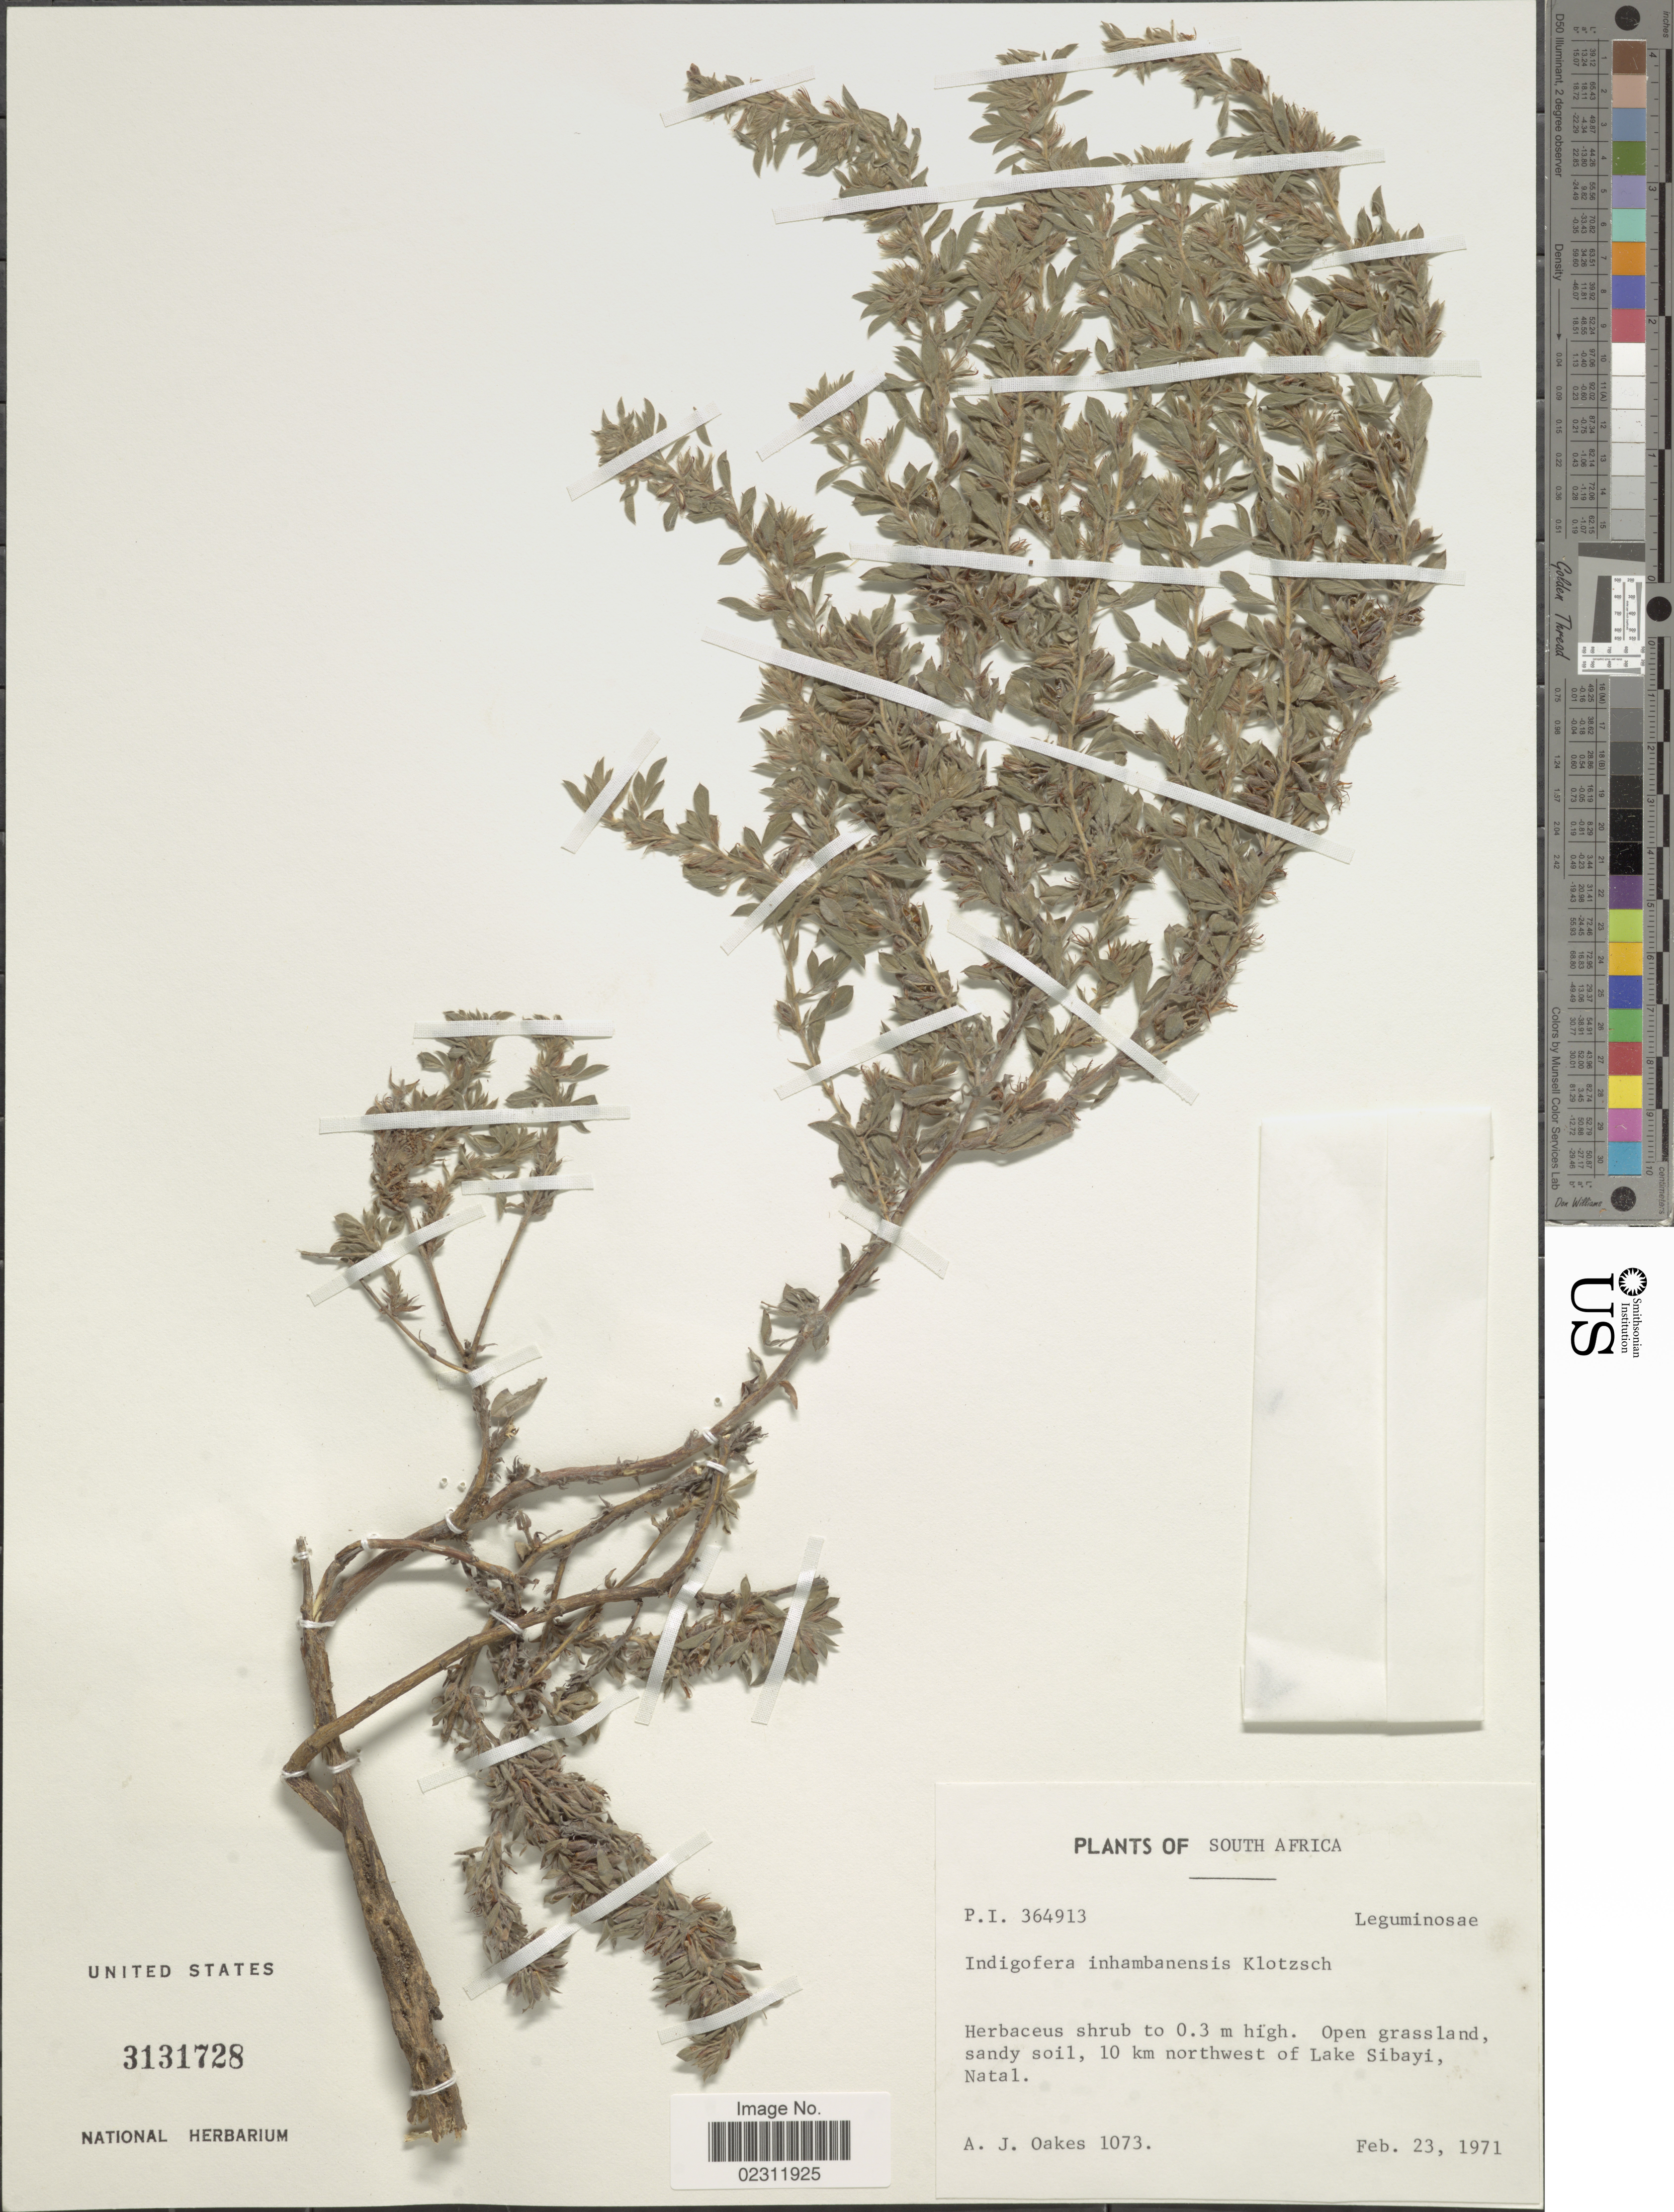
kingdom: Plantae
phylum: Tracheophyta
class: Magnoliopsida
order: Fabales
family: Fabaceae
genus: Indigofera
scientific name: Indigofera inhambanensis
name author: Klotzsch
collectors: A. Oakes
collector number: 1073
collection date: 1971-02-23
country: South Africa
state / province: KwaZulu-Natal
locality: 10 km northwest of Lake Sibayi, Natal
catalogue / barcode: US 3131728